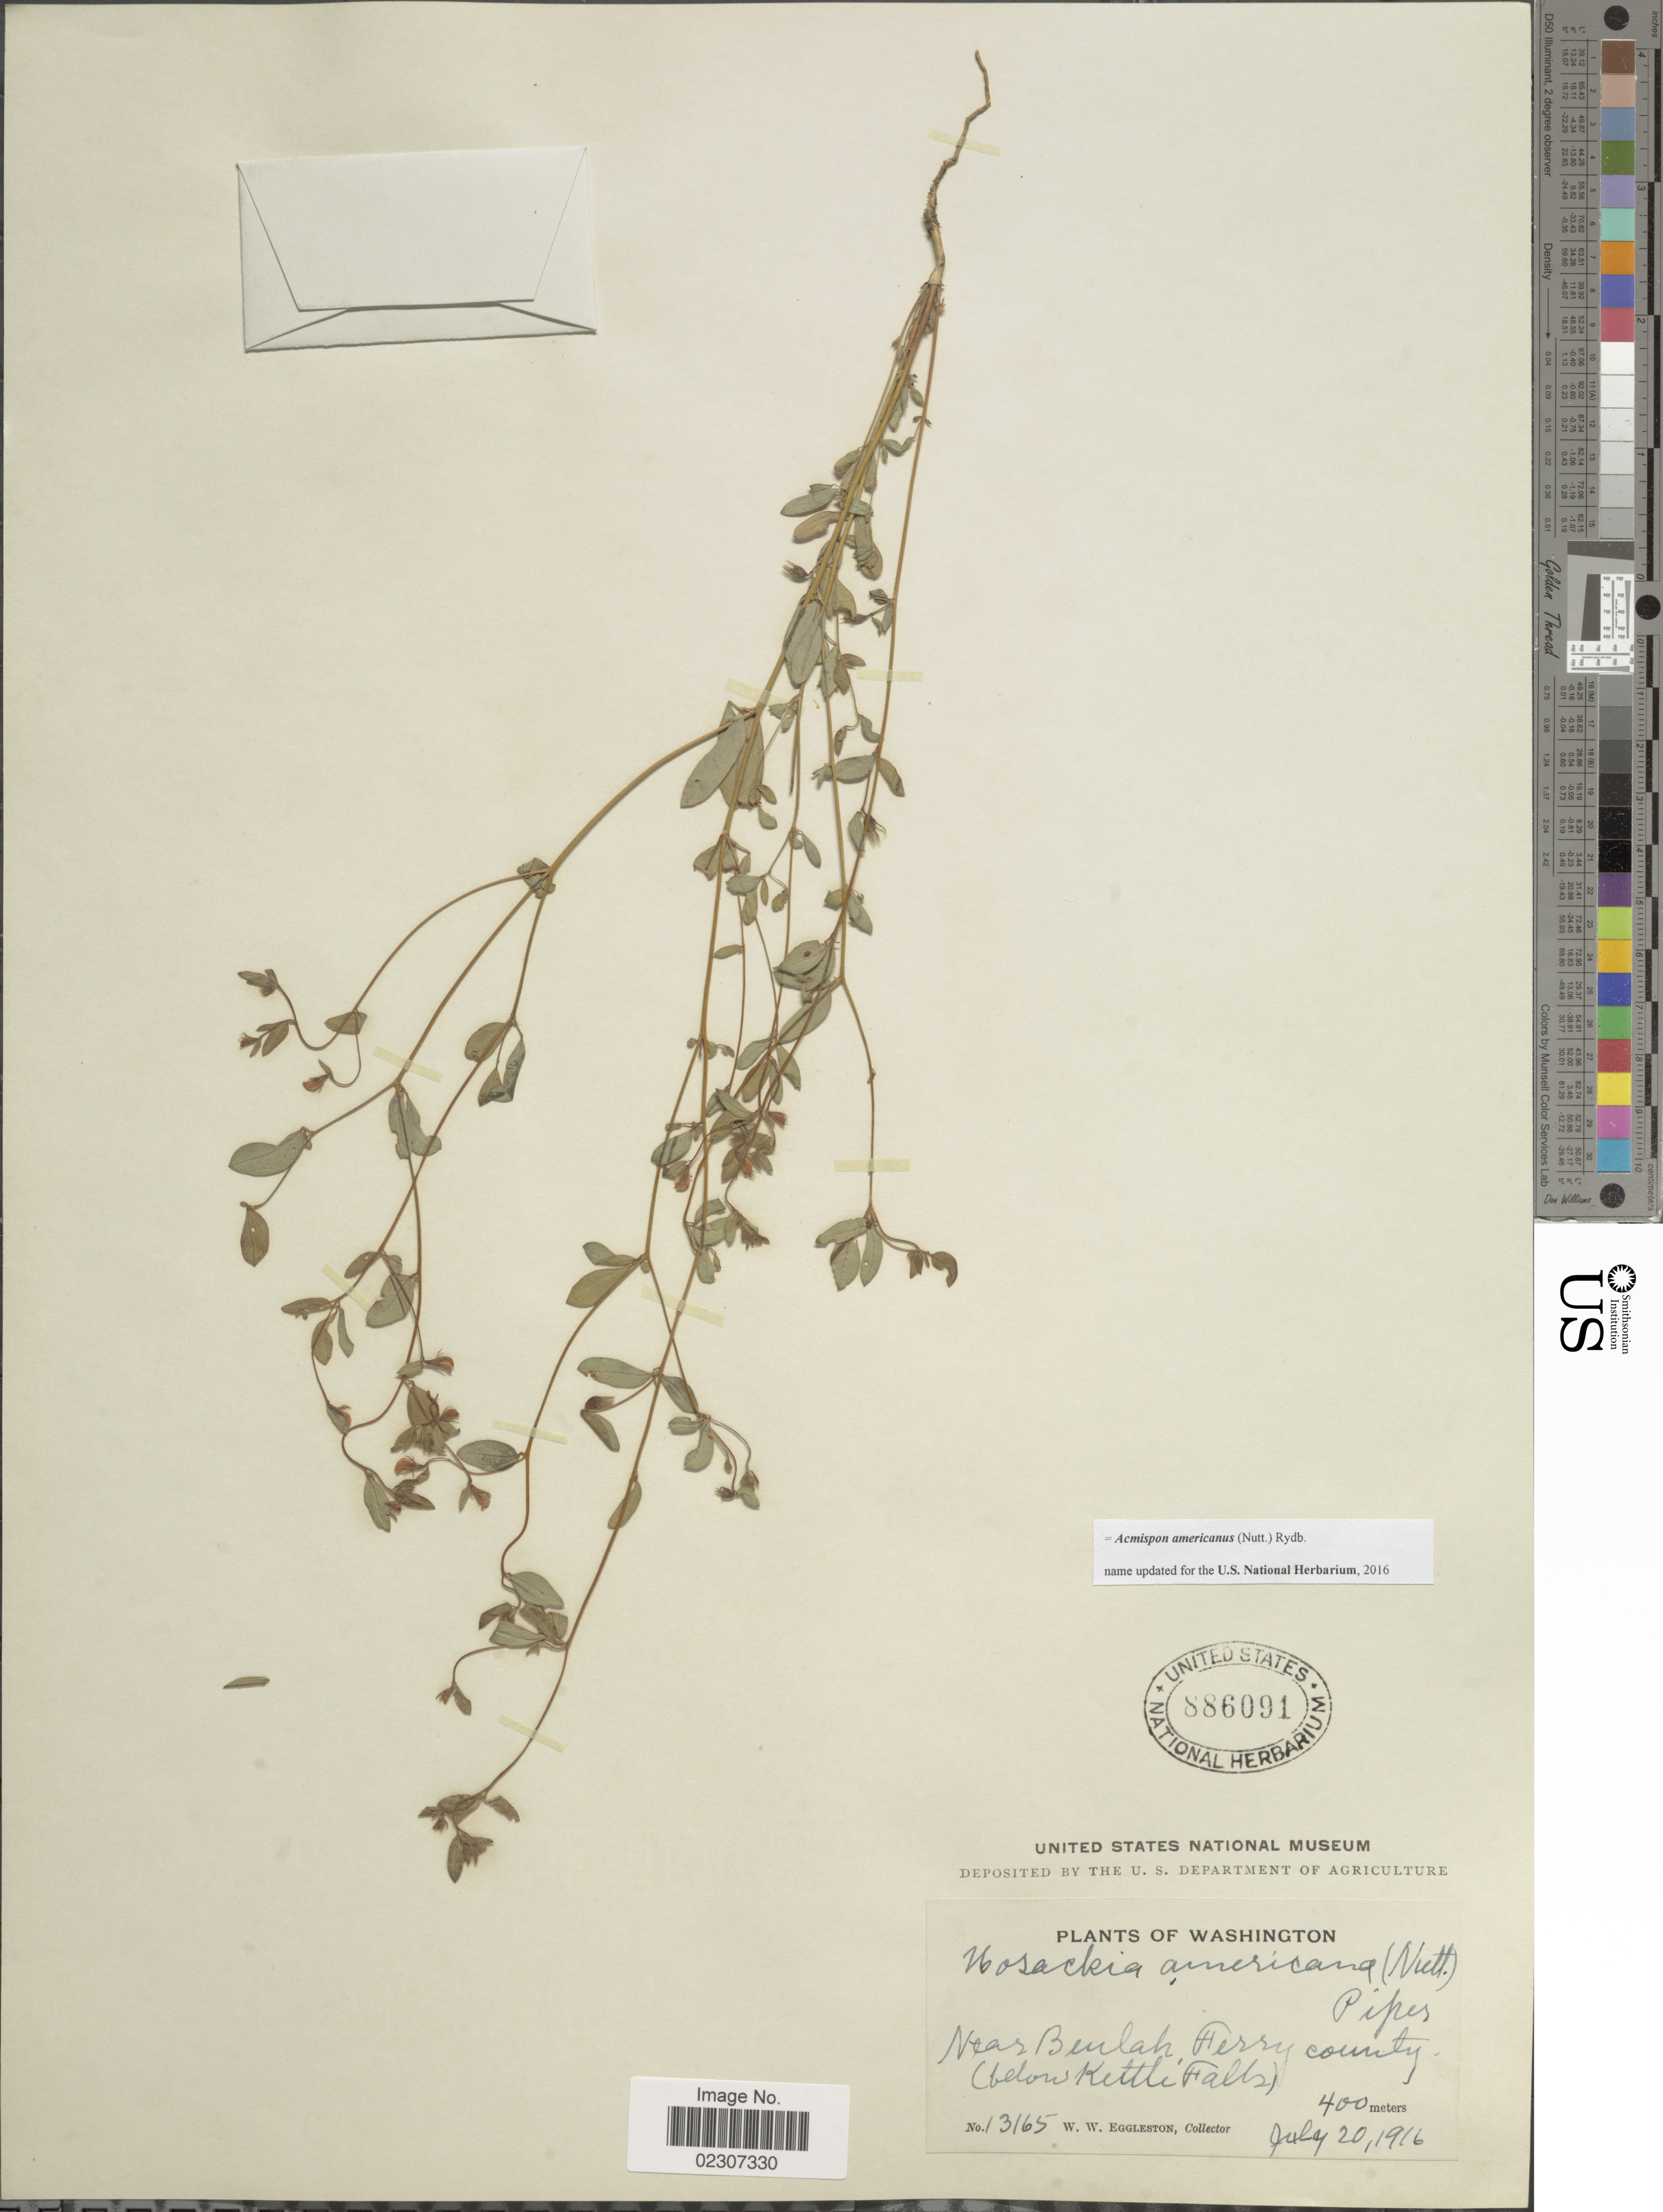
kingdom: Plantae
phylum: Tracheophyta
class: Magnoliopsida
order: Fabales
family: Fabaceae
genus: Acmispon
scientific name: Acmispon americanus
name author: (Nutt.) Rydb.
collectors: W. W. Eggleston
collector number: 13165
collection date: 1916-07-20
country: United States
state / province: Washington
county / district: Ferry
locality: Washington, Near Beulah Ferry county (below Kettle Falls).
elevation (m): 400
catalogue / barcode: US 886091